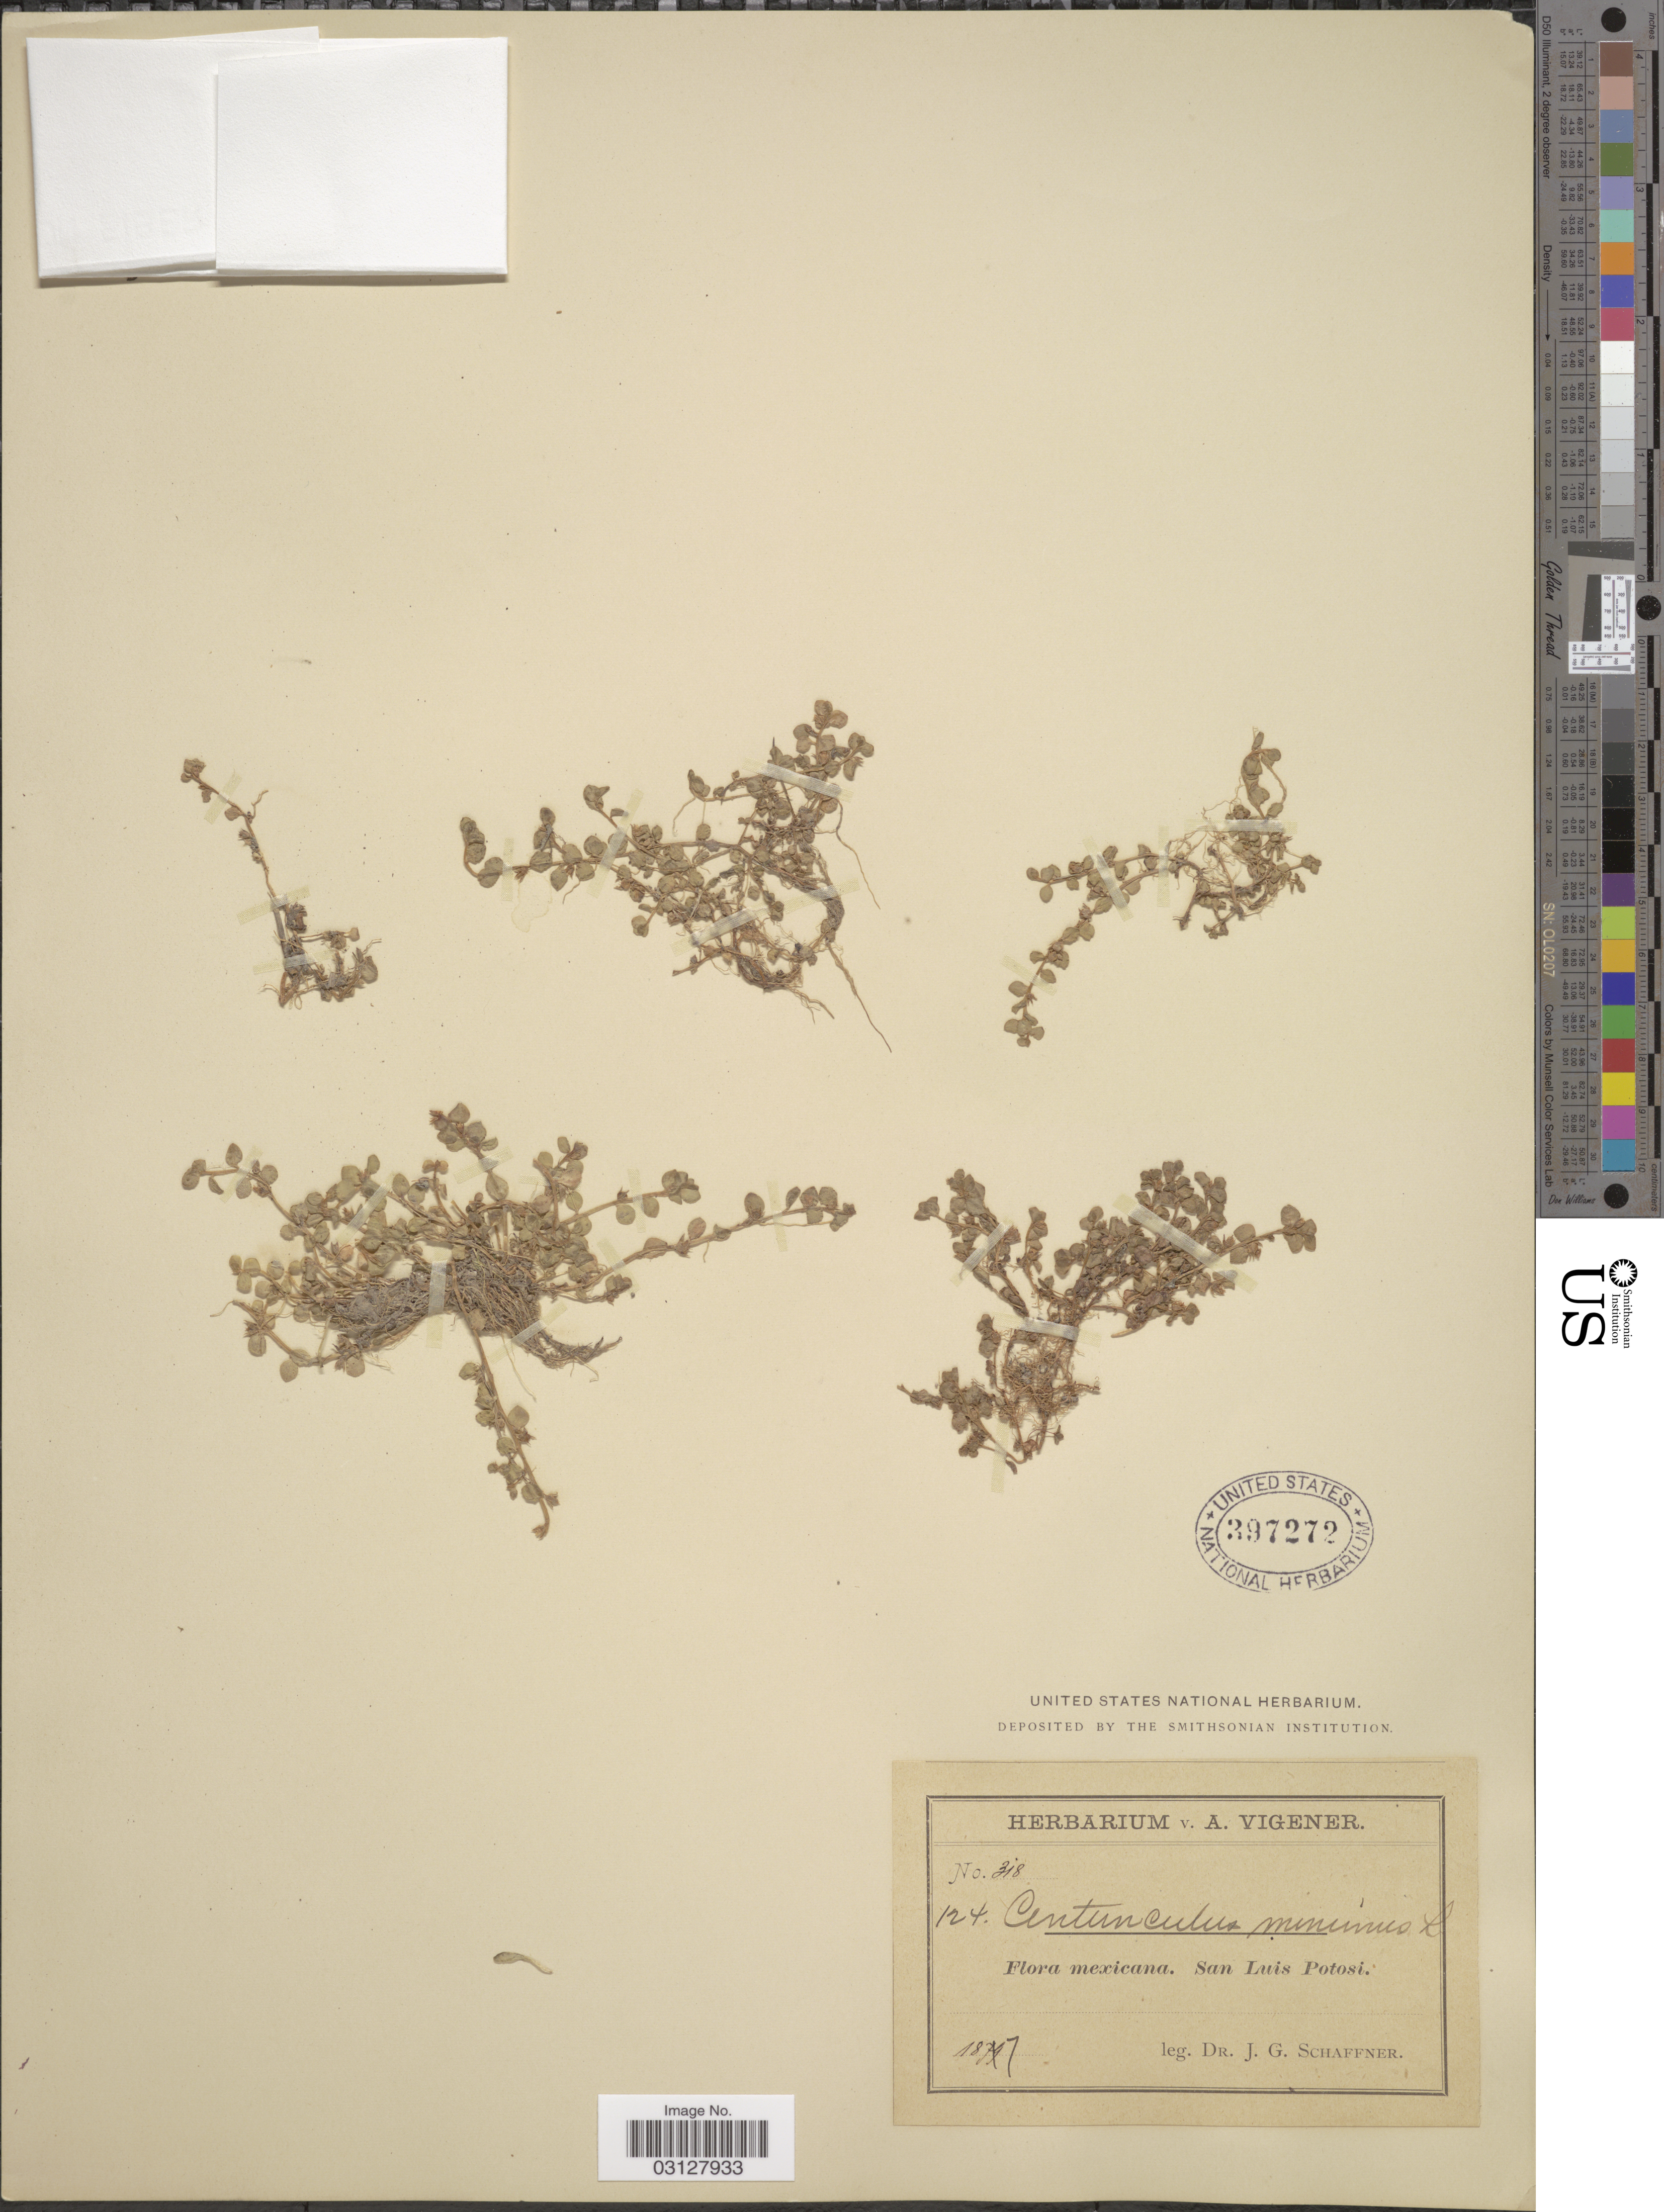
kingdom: Plantae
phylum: Tracheophyta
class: Magnoliopsida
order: Ericales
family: Primulaceae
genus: Centunculus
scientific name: Centunculus minimus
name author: L.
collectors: J. G. Schaffner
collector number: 318/124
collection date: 1877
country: Mexico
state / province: San Luis Potosí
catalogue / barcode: US 397272